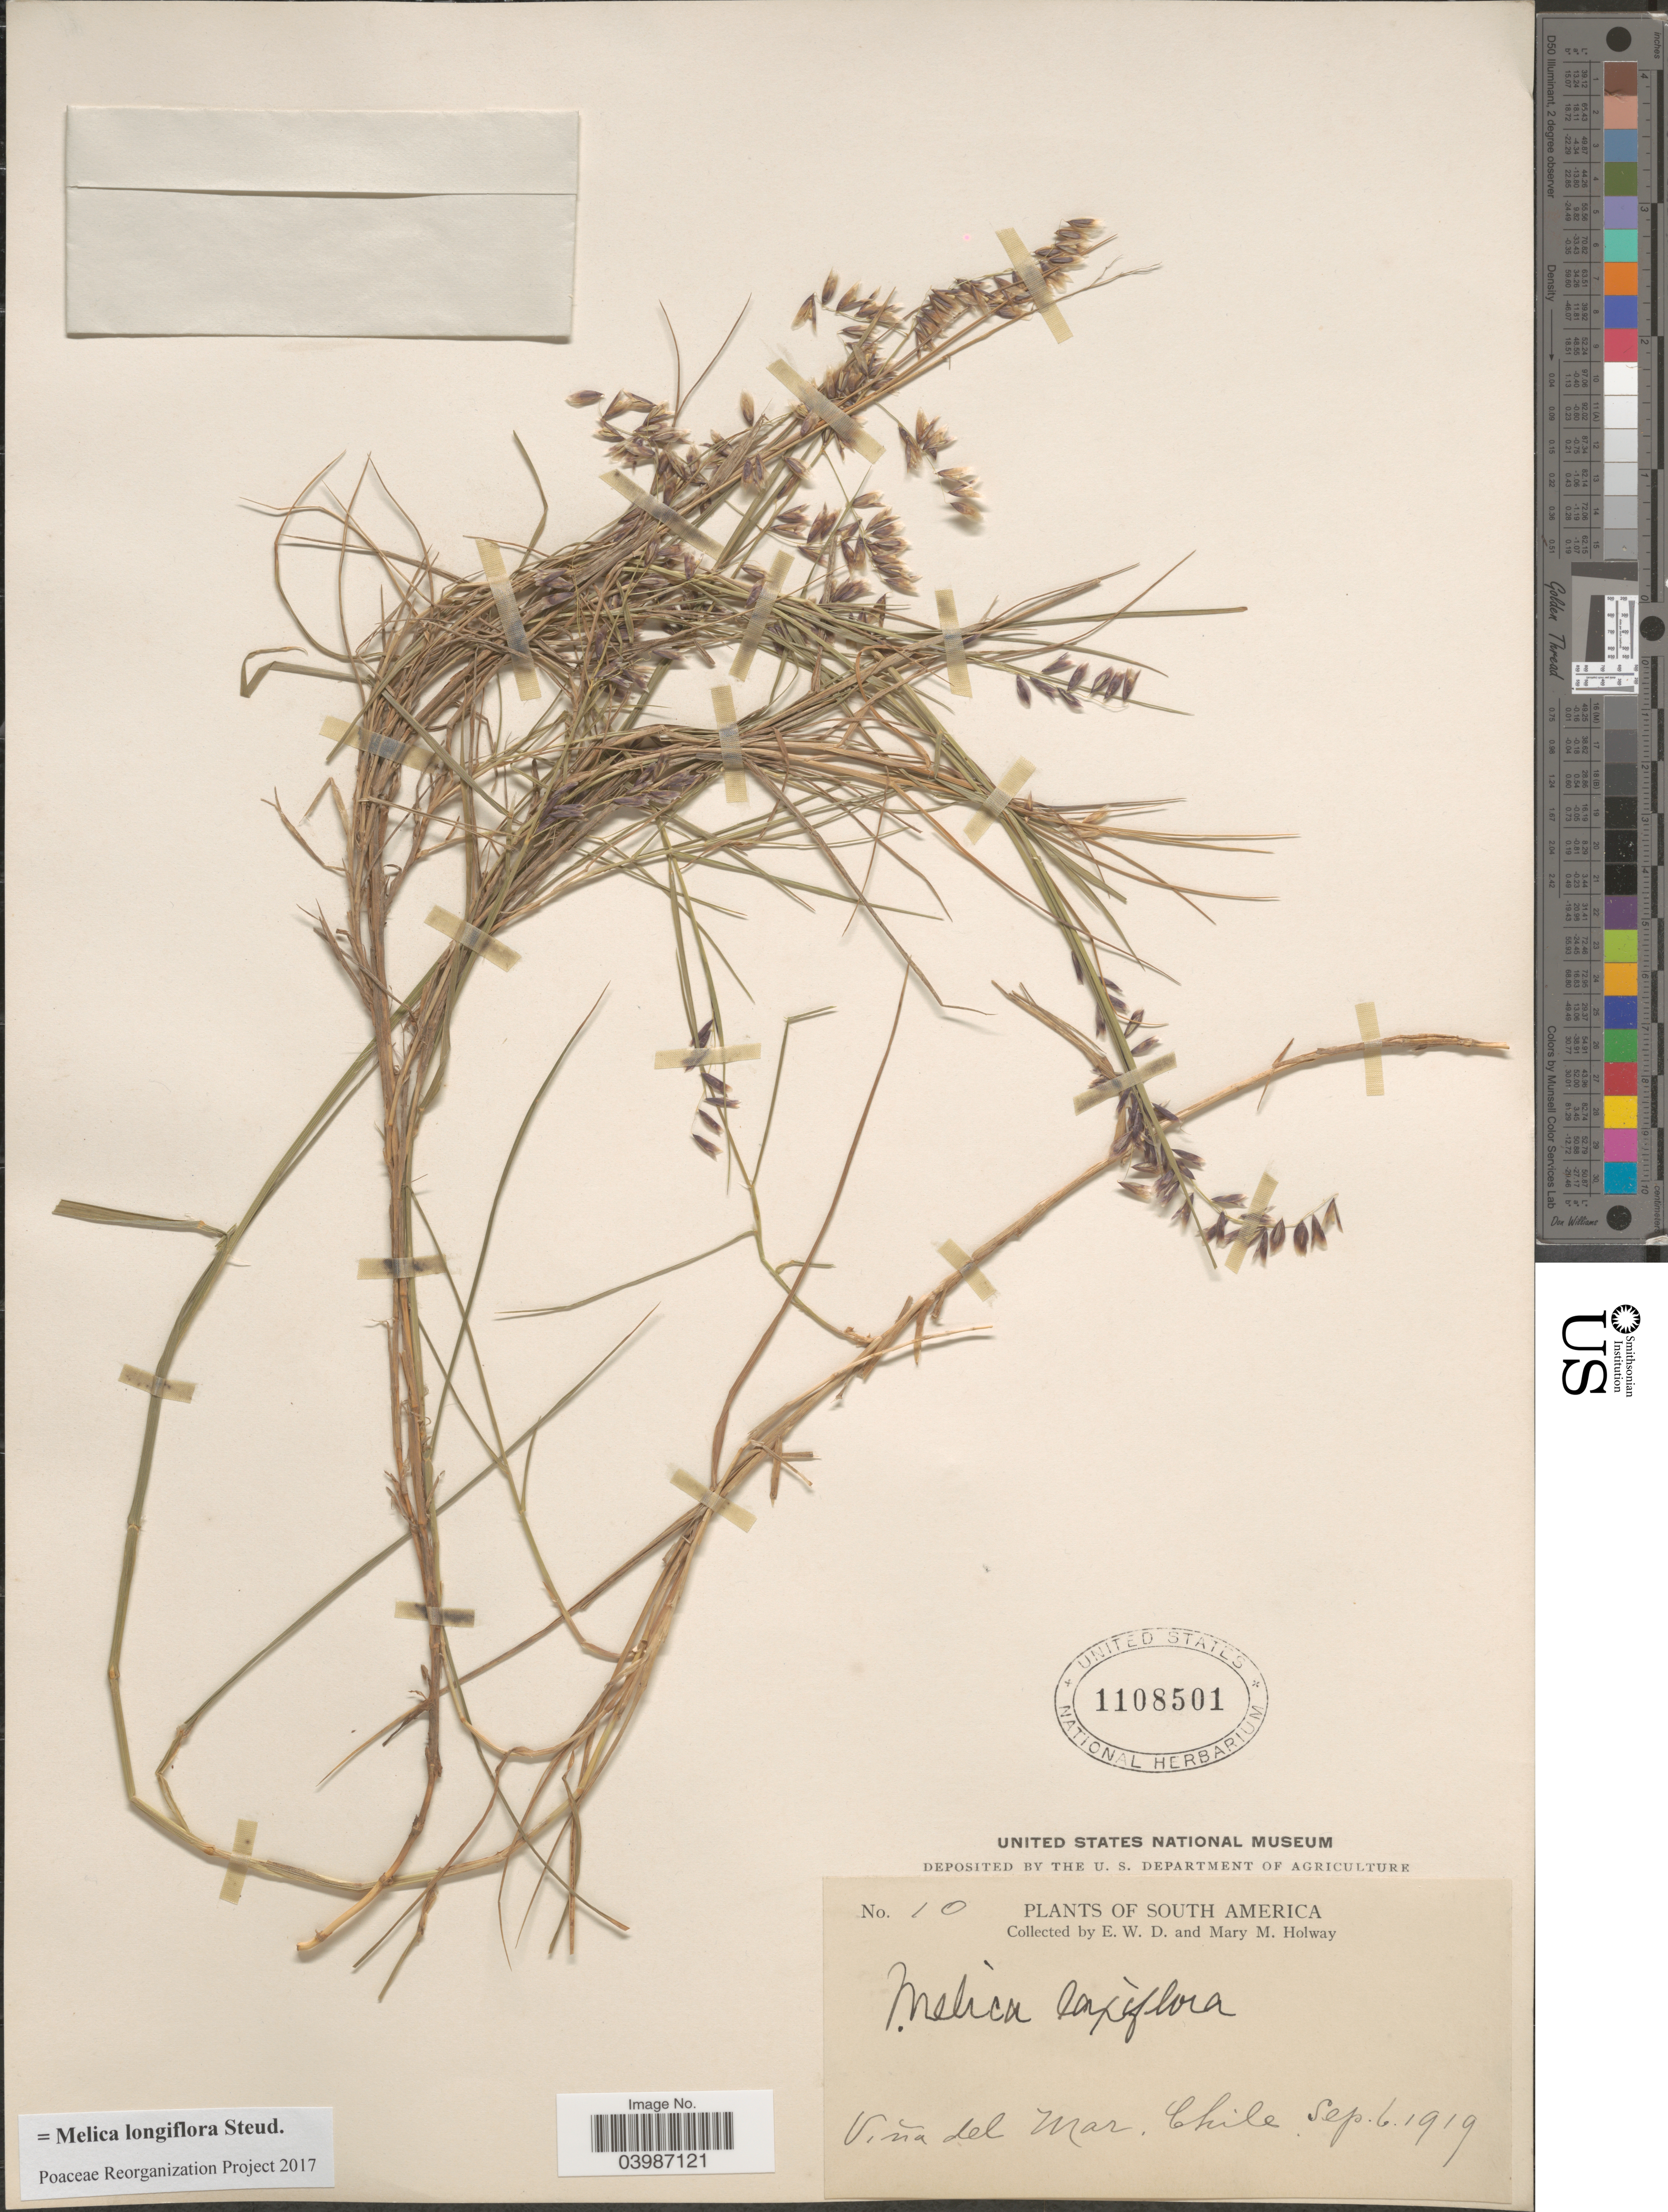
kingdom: Plantae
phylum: Tracheophyta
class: Liliopsida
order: Poales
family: Poaceae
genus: Melica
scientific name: Melica longiflora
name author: Steud.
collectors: E. W. D. Holway & M. M. Holway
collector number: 10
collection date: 1919-09-06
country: Chile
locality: Viña del Mar.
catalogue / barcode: US 1108501